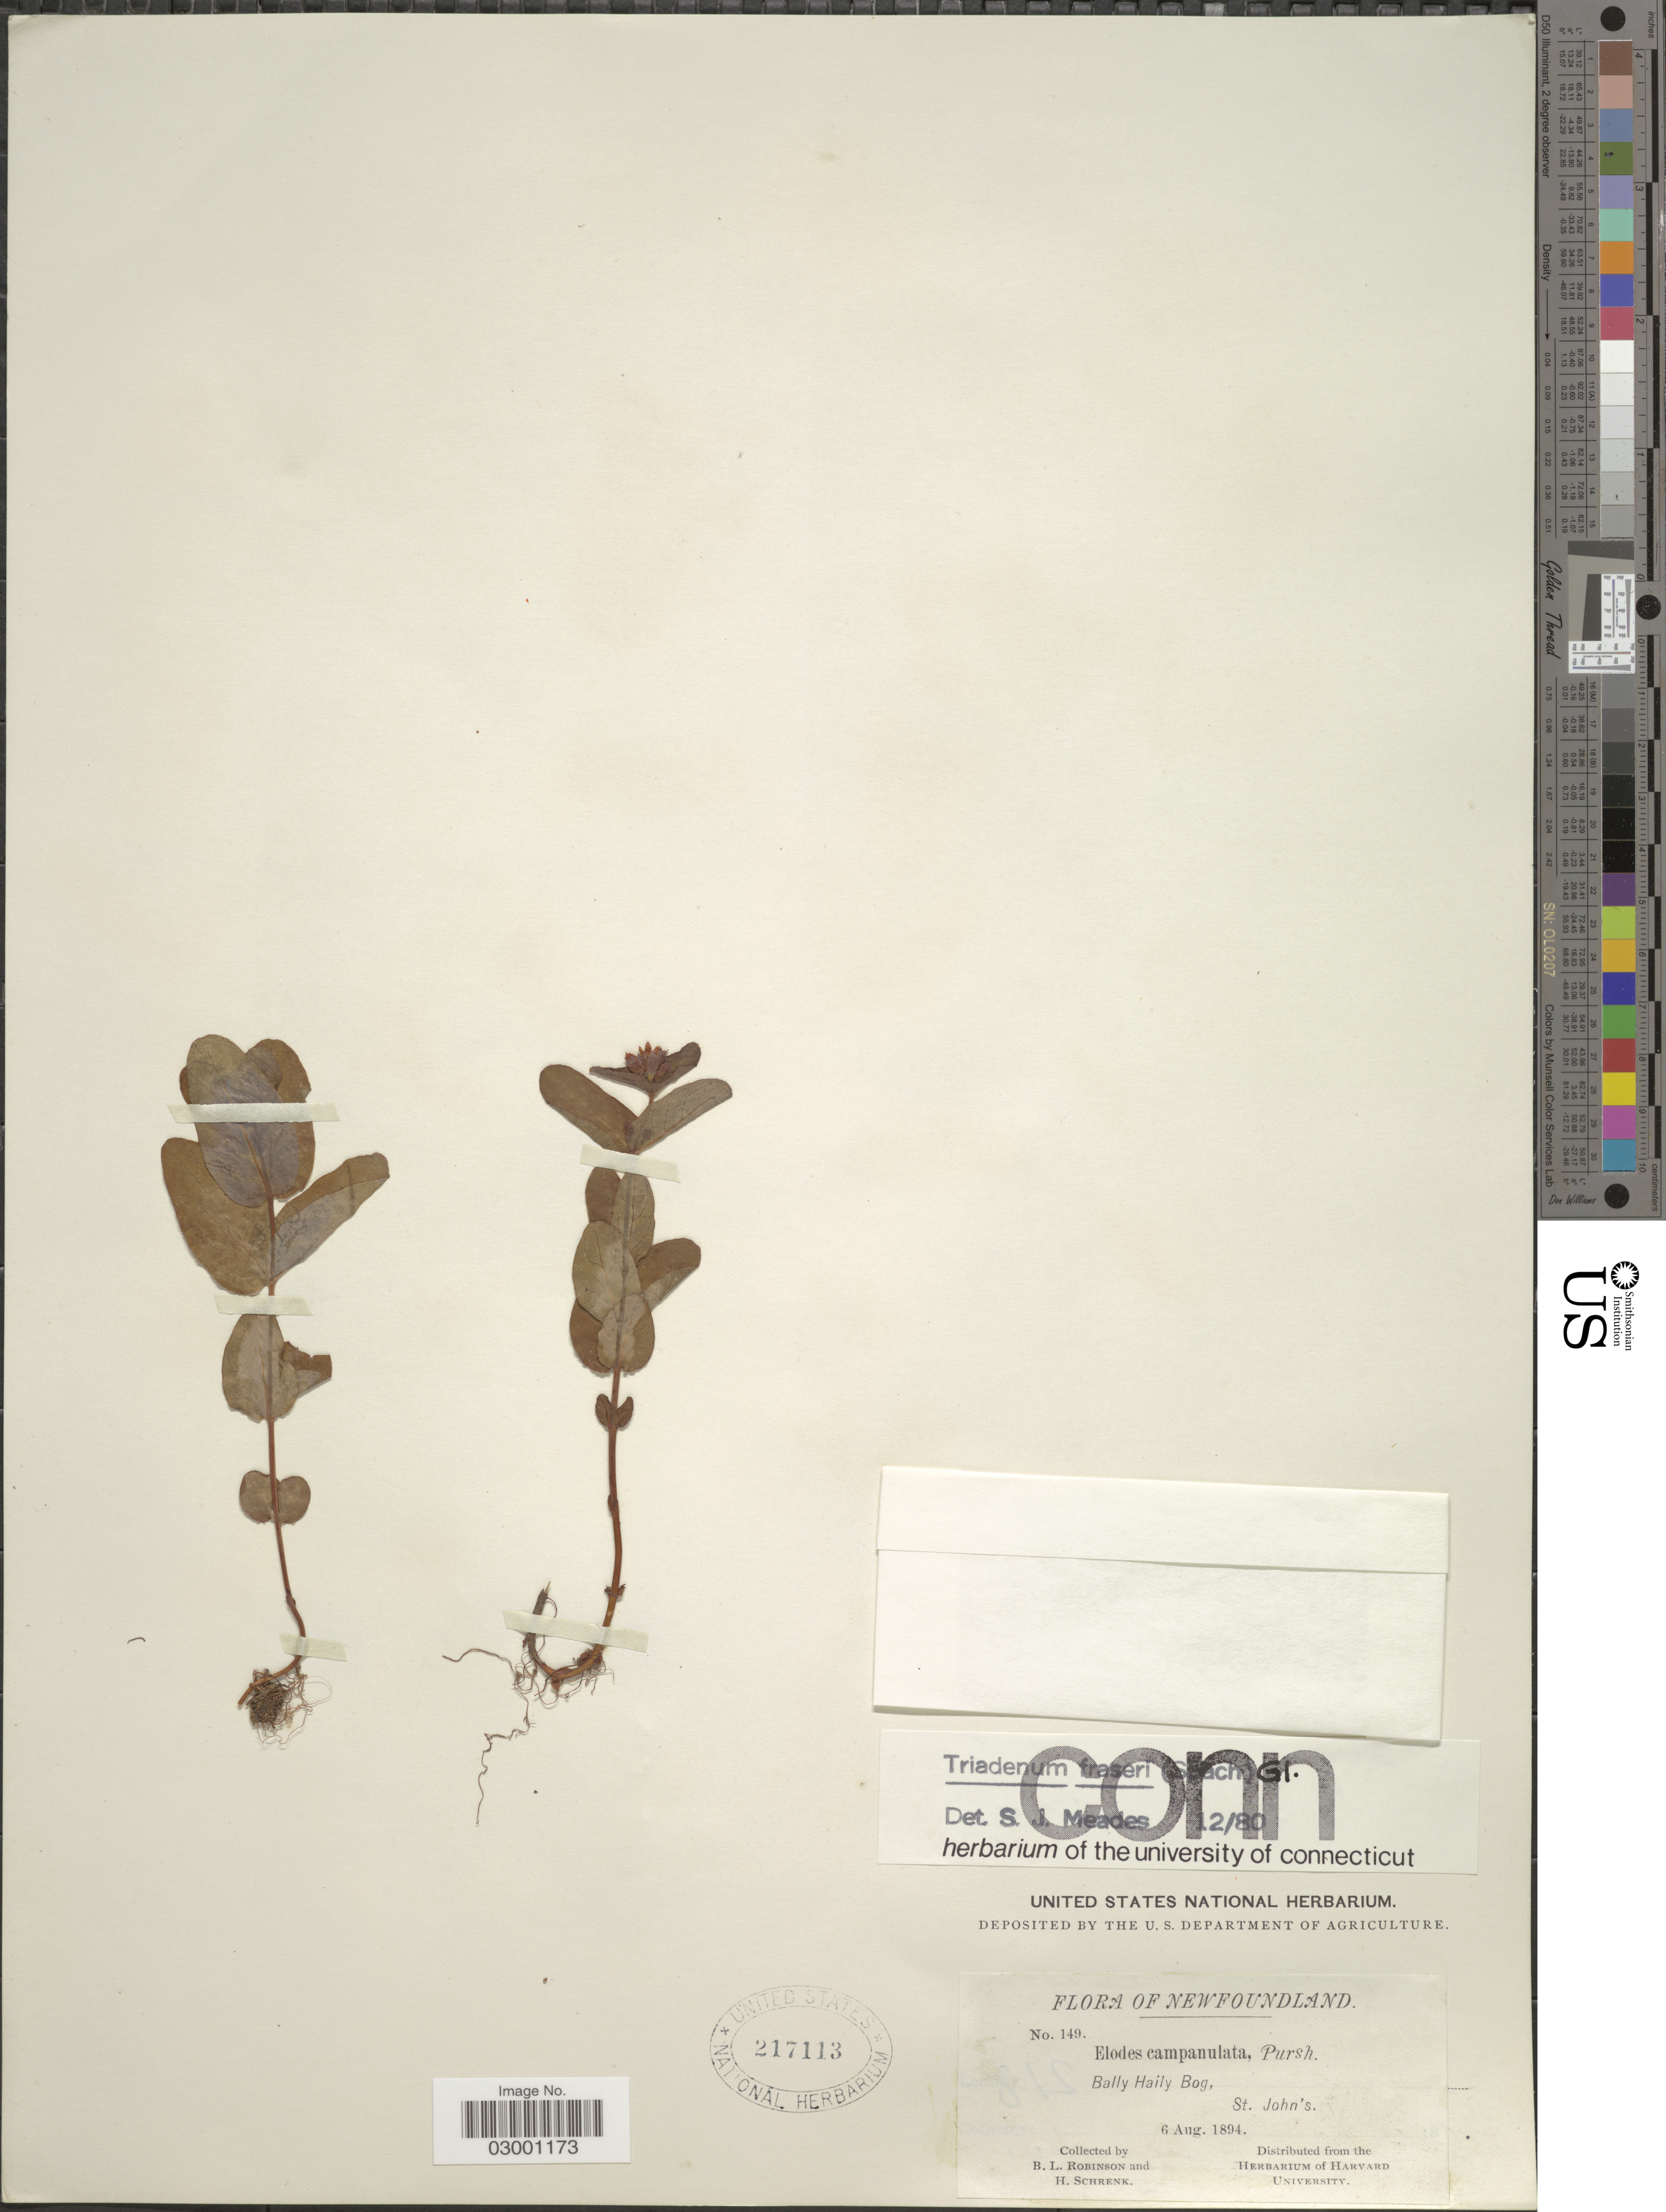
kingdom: Plantae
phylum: Tracheophyta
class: Magnoliopsida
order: Malpighiales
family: Hypericaceae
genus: Hypericum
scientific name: Hypericum fraseri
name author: Steud.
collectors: B. L. Robinson & H. Schrenk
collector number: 149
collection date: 1894-08-06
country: Canada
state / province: Newfoundland and Labrador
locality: Bally Haily Bog, St. John's.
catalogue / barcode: US 217113